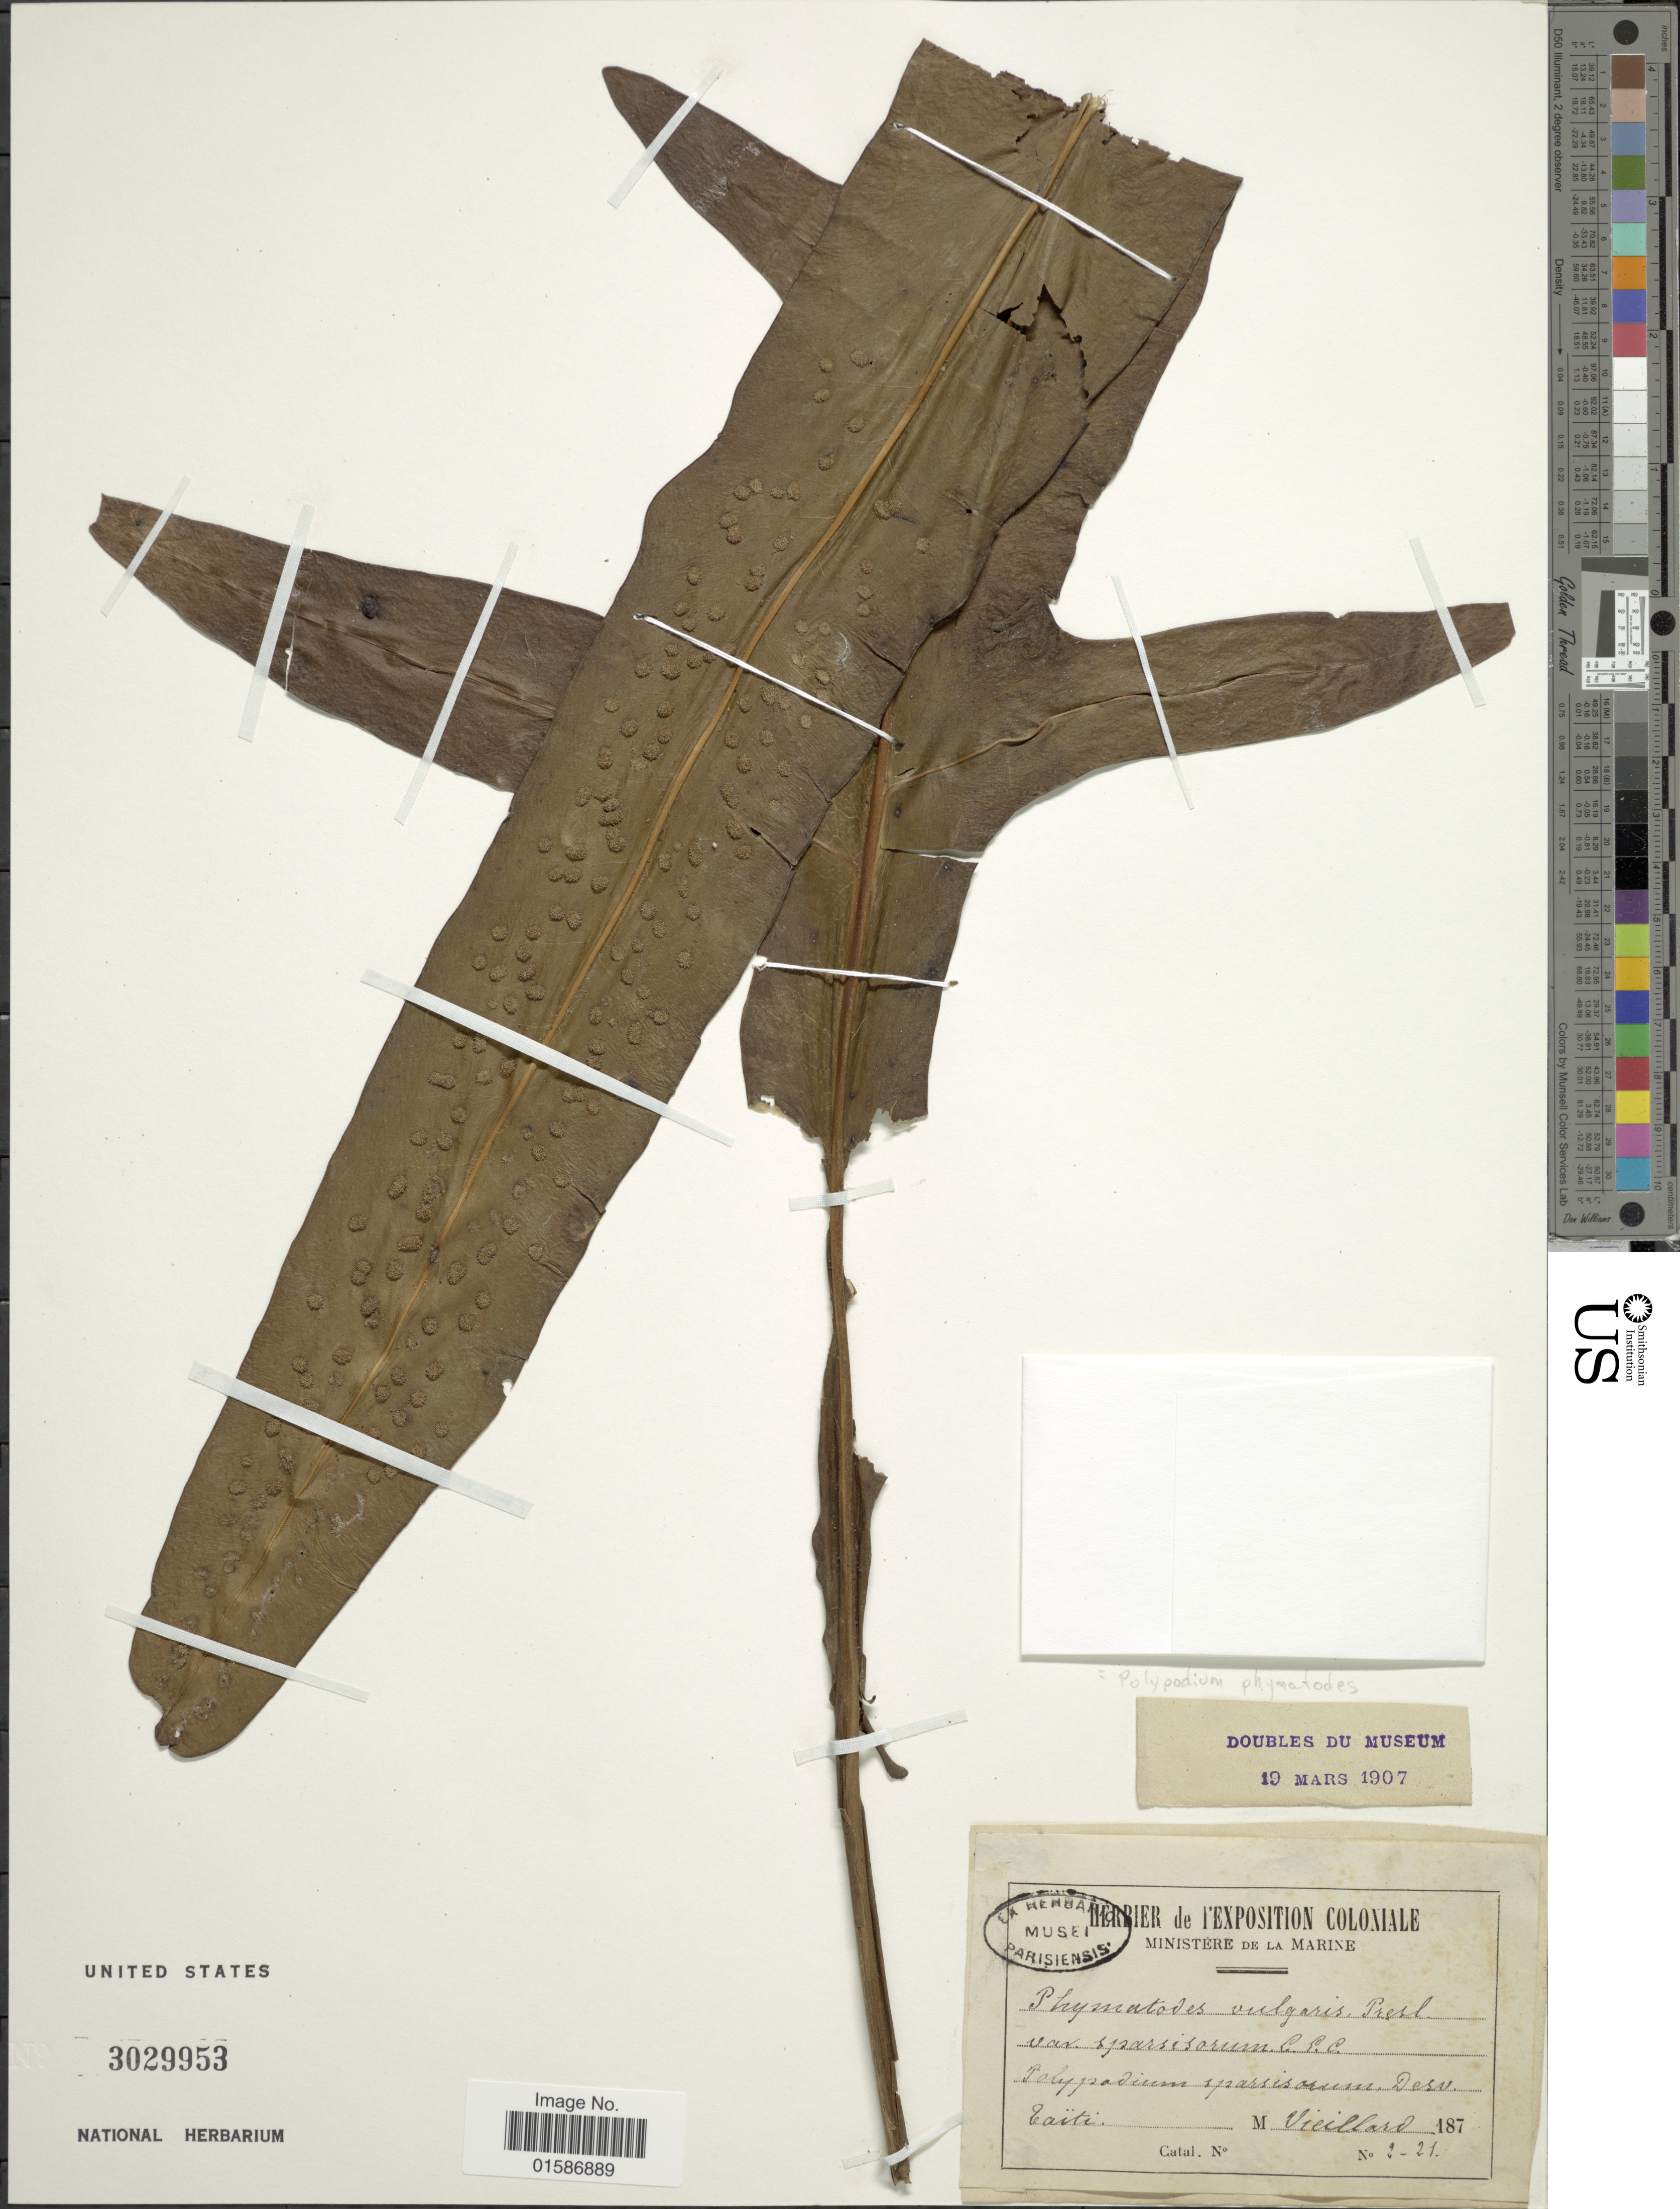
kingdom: Plantae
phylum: Tracheophyta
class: Polypodiopsida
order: Polypodiales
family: Polypodiaceae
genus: Microsorum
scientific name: Microsorum maximum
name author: (Brack. & A. Gray) Copel.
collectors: -. Vieillard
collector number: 2-21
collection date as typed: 187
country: French Polynesia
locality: Caïti [interpreted]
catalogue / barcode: US 3029953